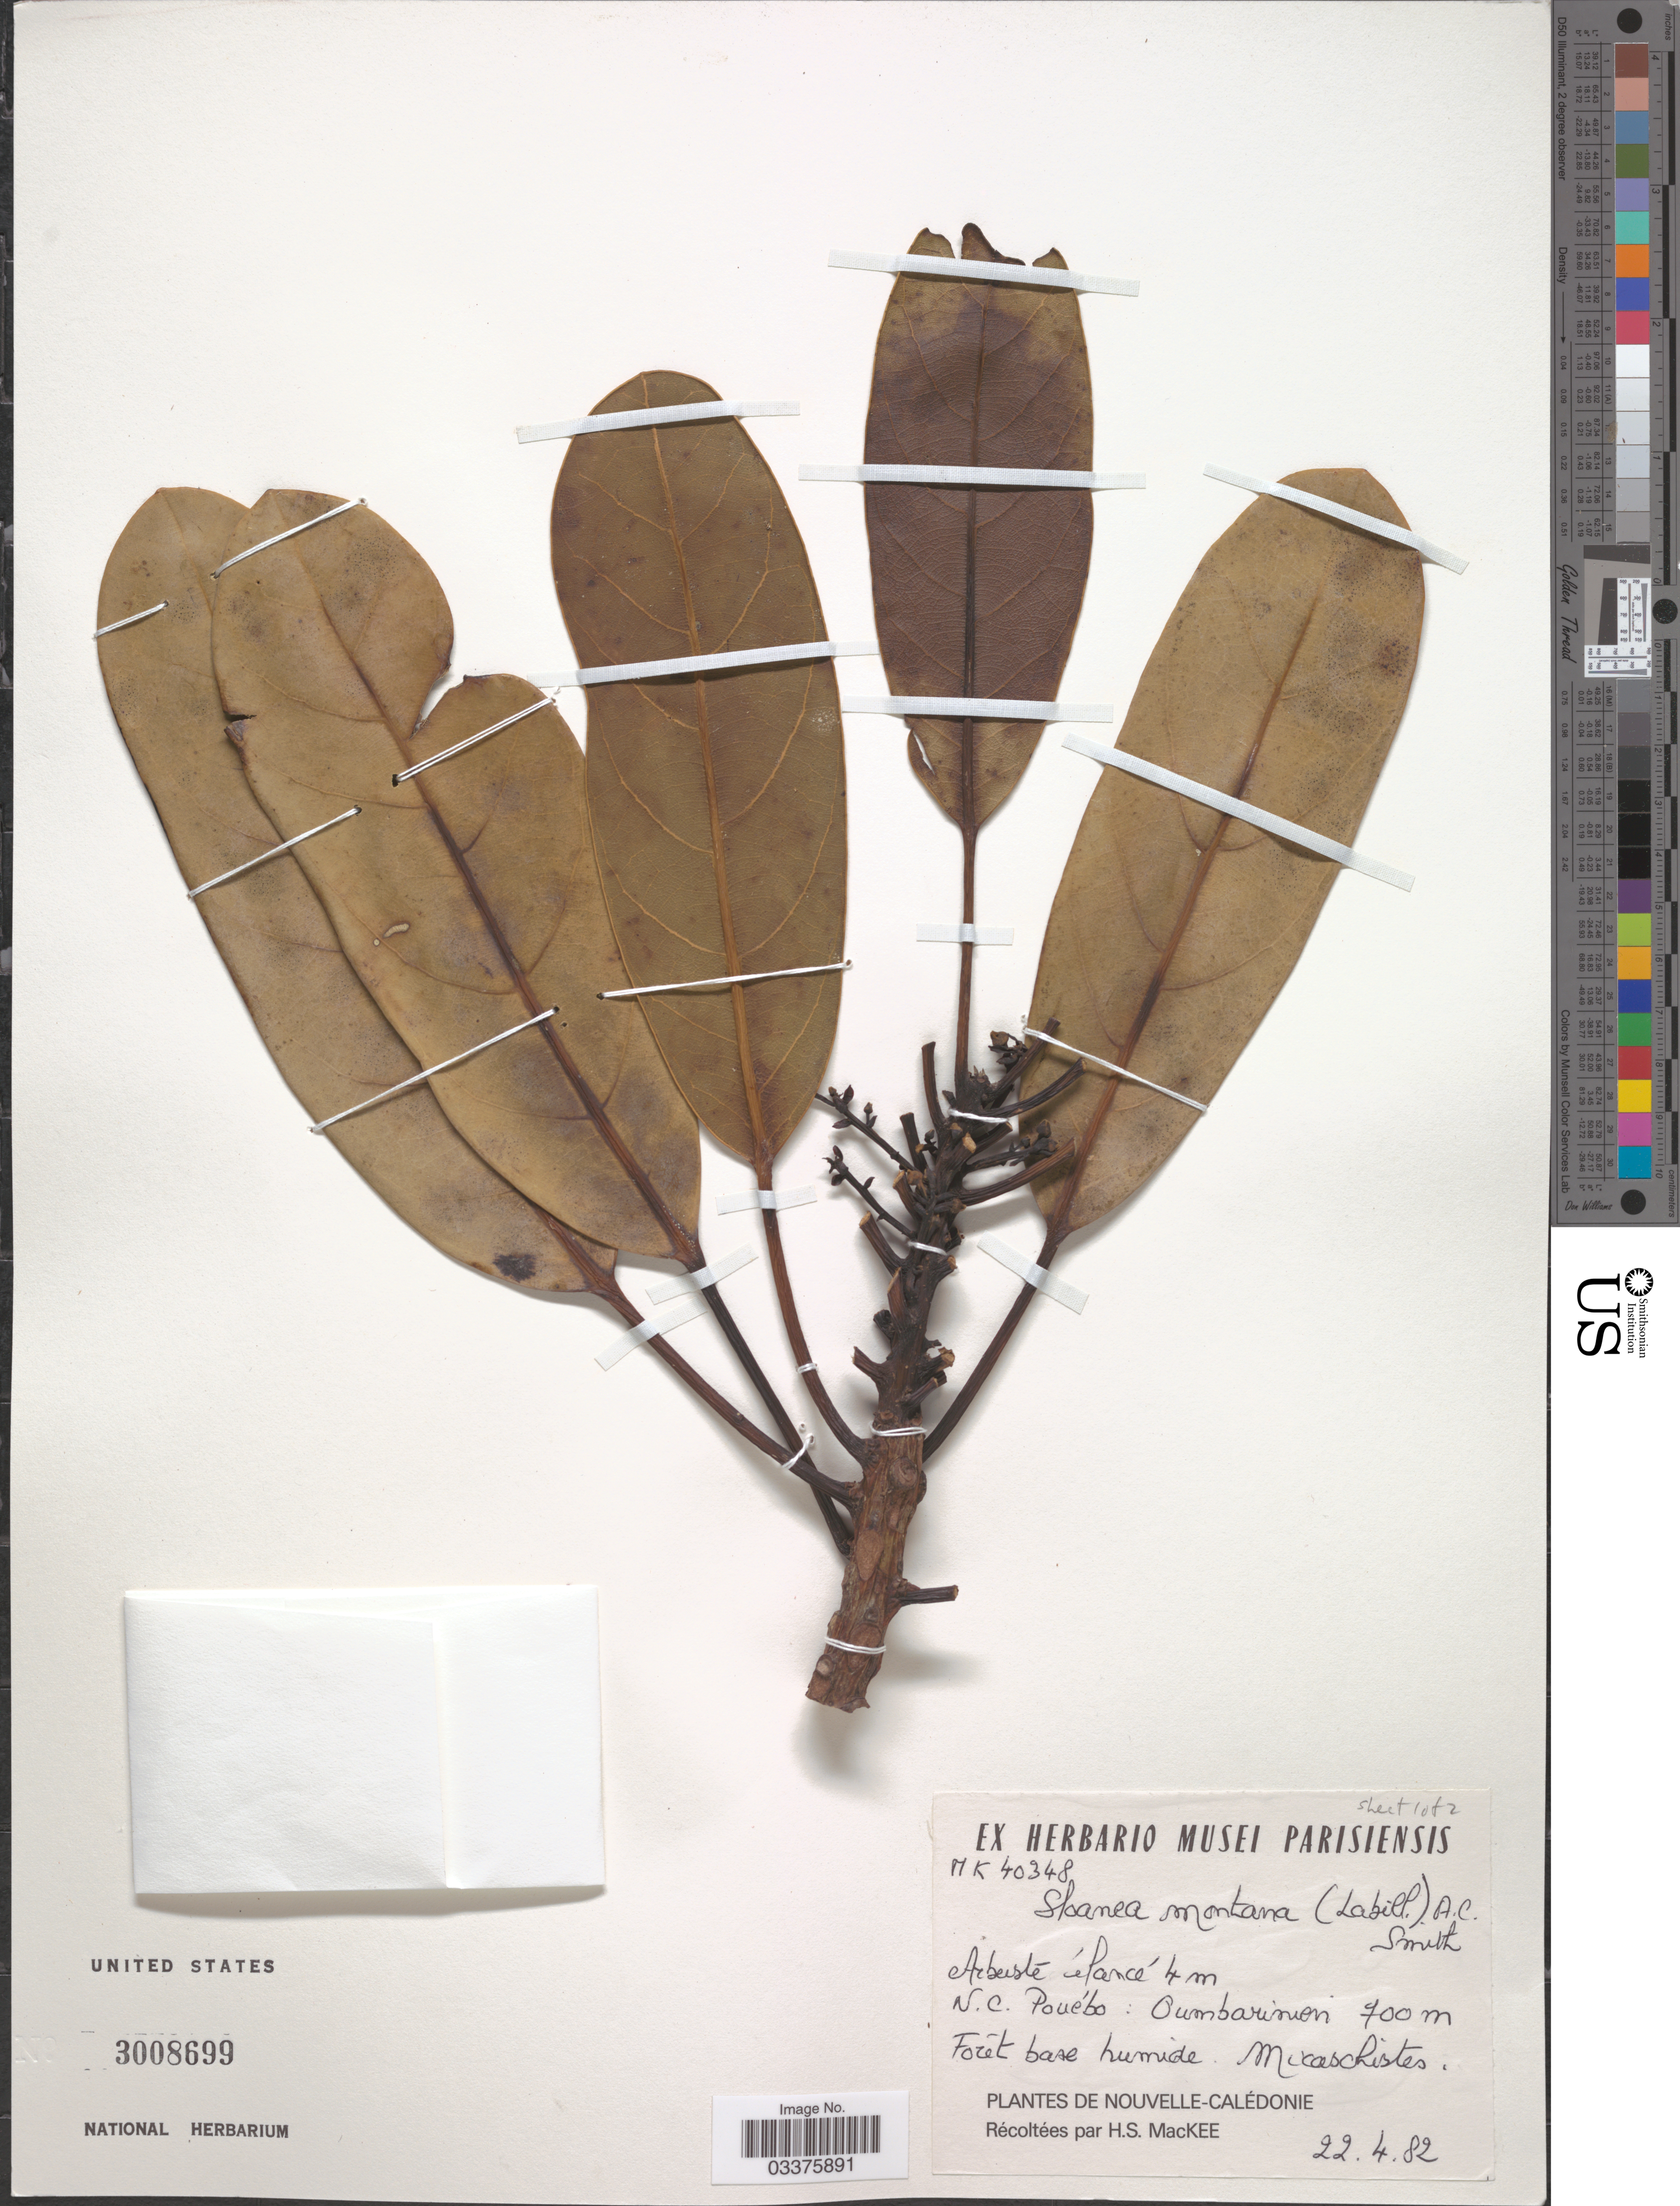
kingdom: Plantae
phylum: Tracheophyta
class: Magnoliopsida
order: Oxalidales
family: Elaeocarpaceae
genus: Sloanea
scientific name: Sloanea montana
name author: A.C. Sm.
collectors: H. Mackee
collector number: MK40348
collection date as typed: Transcribed d/m/y: 22/4/82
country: New Caledonia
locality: Oumbarinien. Nouvelle-Calédonie.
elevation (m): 700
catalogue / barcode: US 3008699